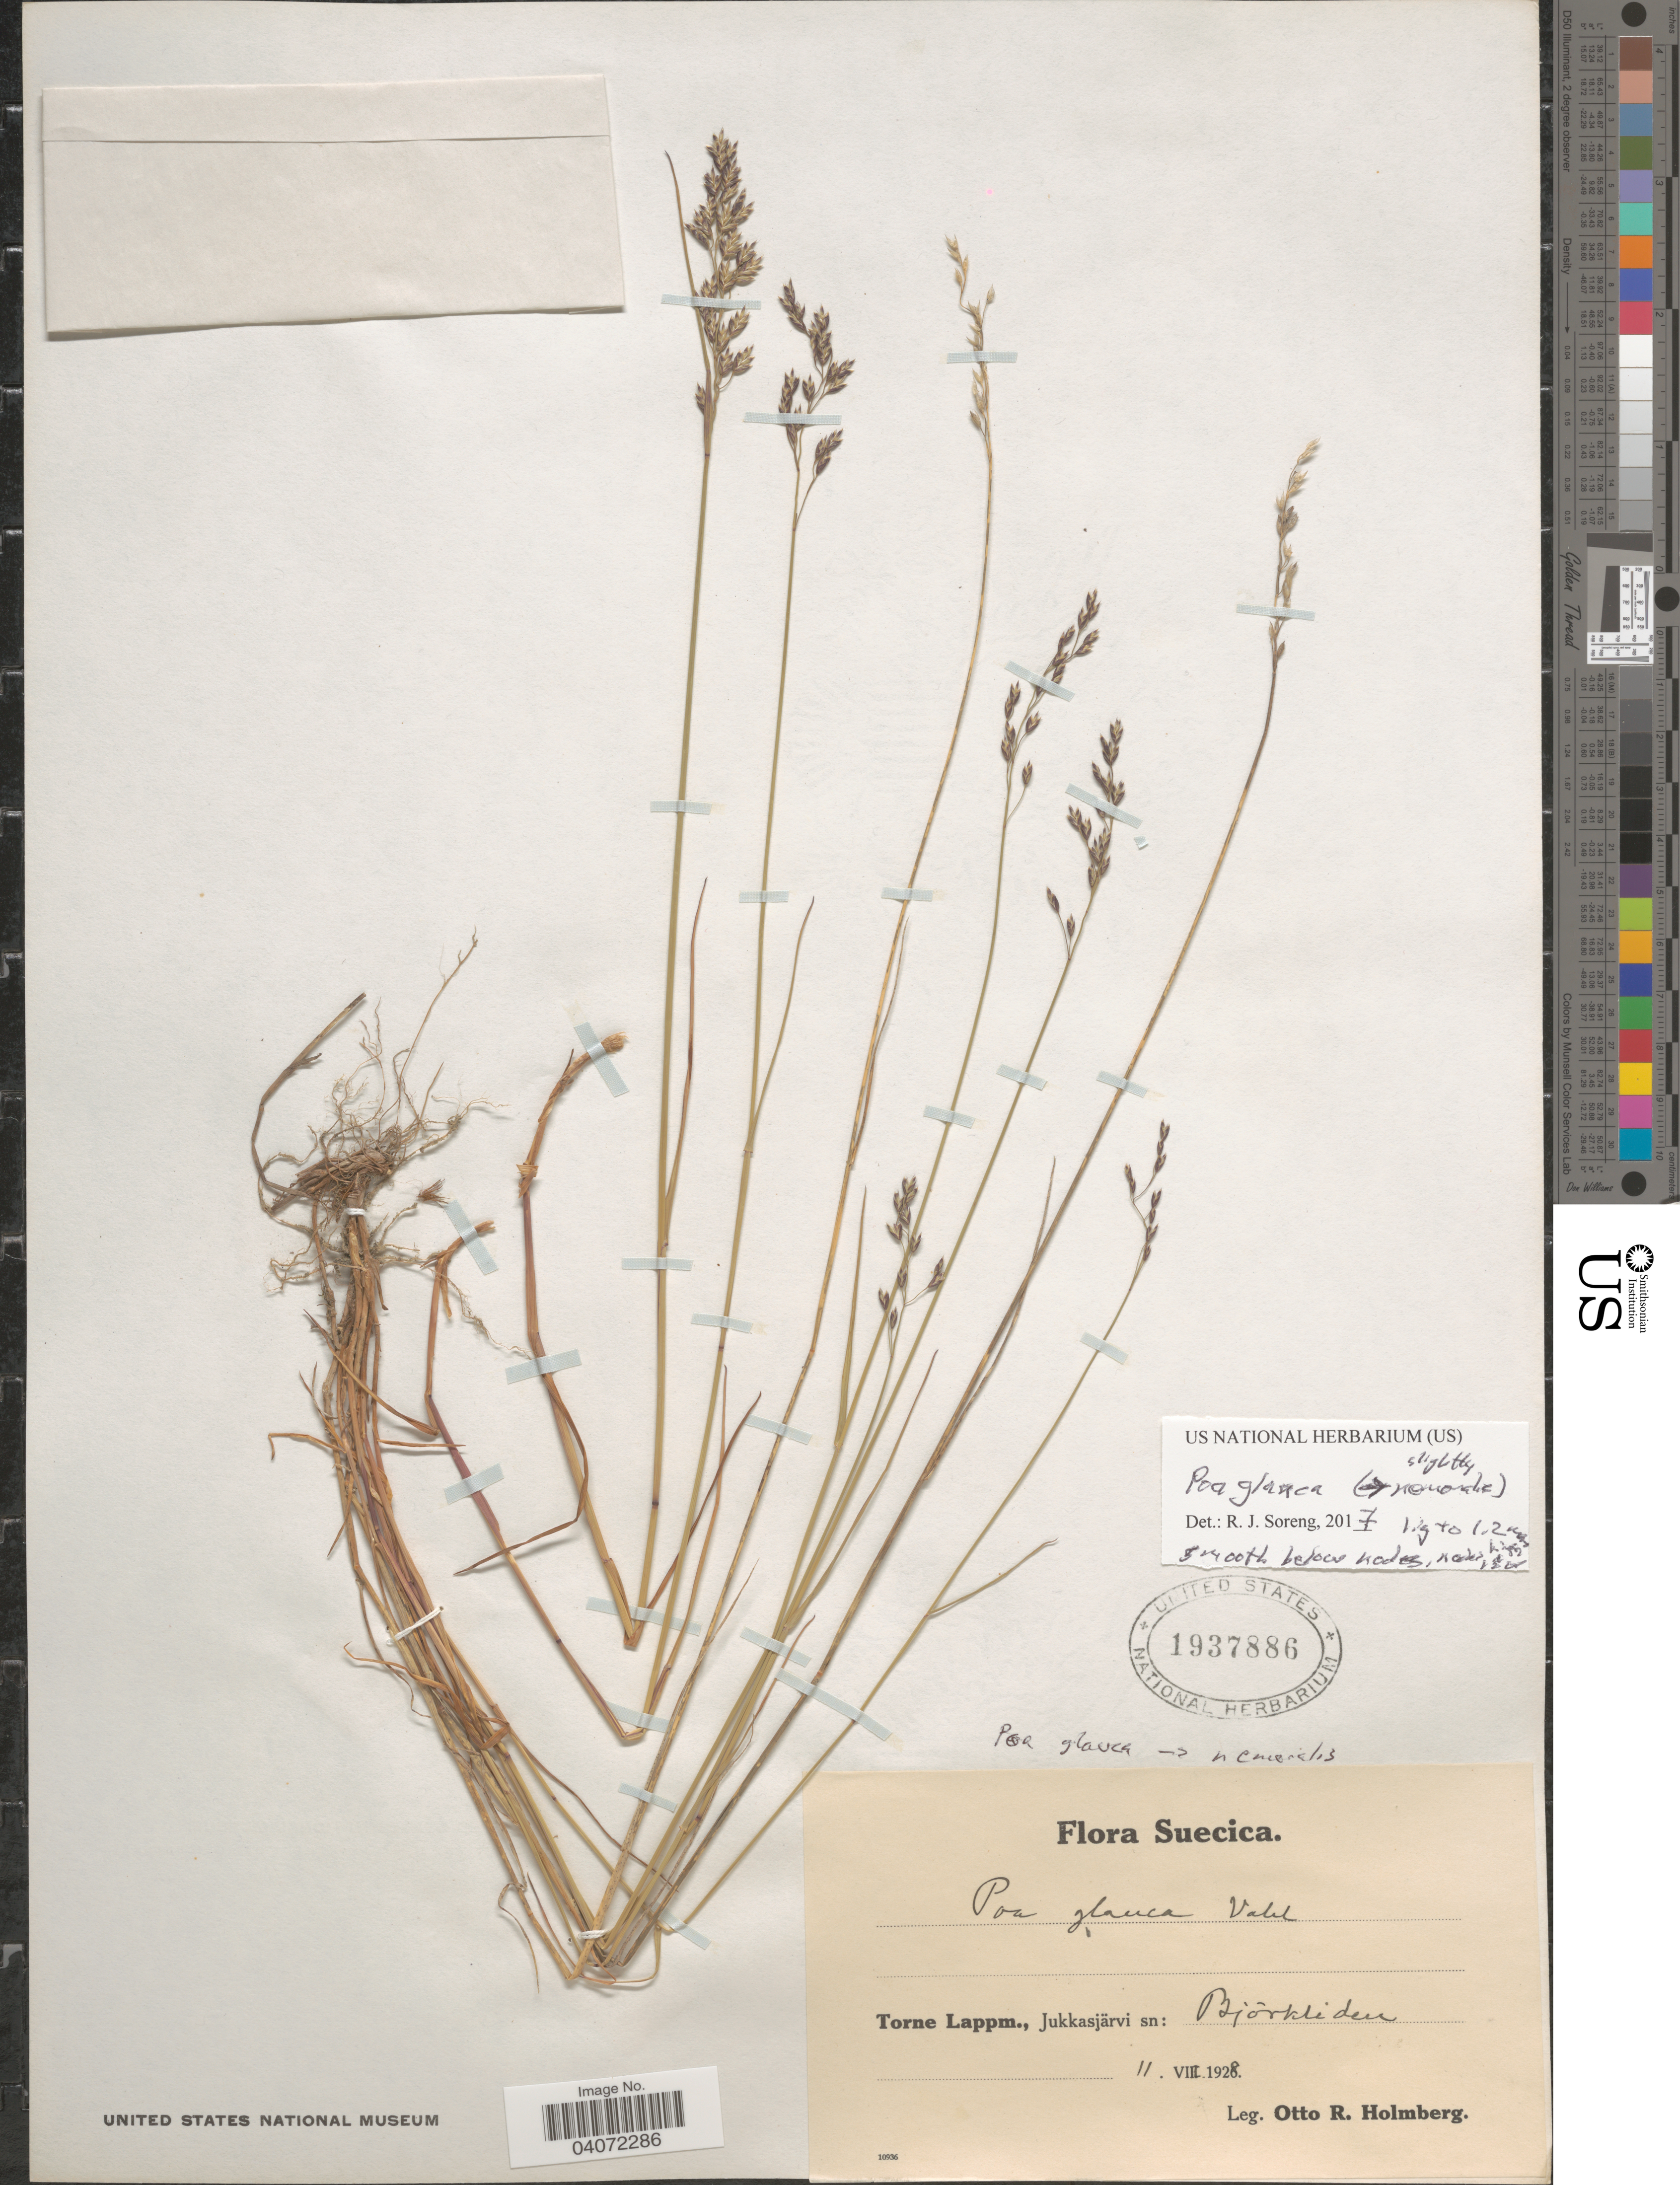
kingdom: Plantae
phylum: Tracheophyta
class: Liliopsida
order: Poales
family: Poaceae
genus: Poa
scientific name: Poa glauca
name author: Vahl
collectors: O. Holmberg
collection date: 1928-08-11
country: Sweden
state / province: Norrbotten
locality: Suecica. Lappm., Jukkasjärvi sn: Björkliden.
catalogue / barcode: US 1937886